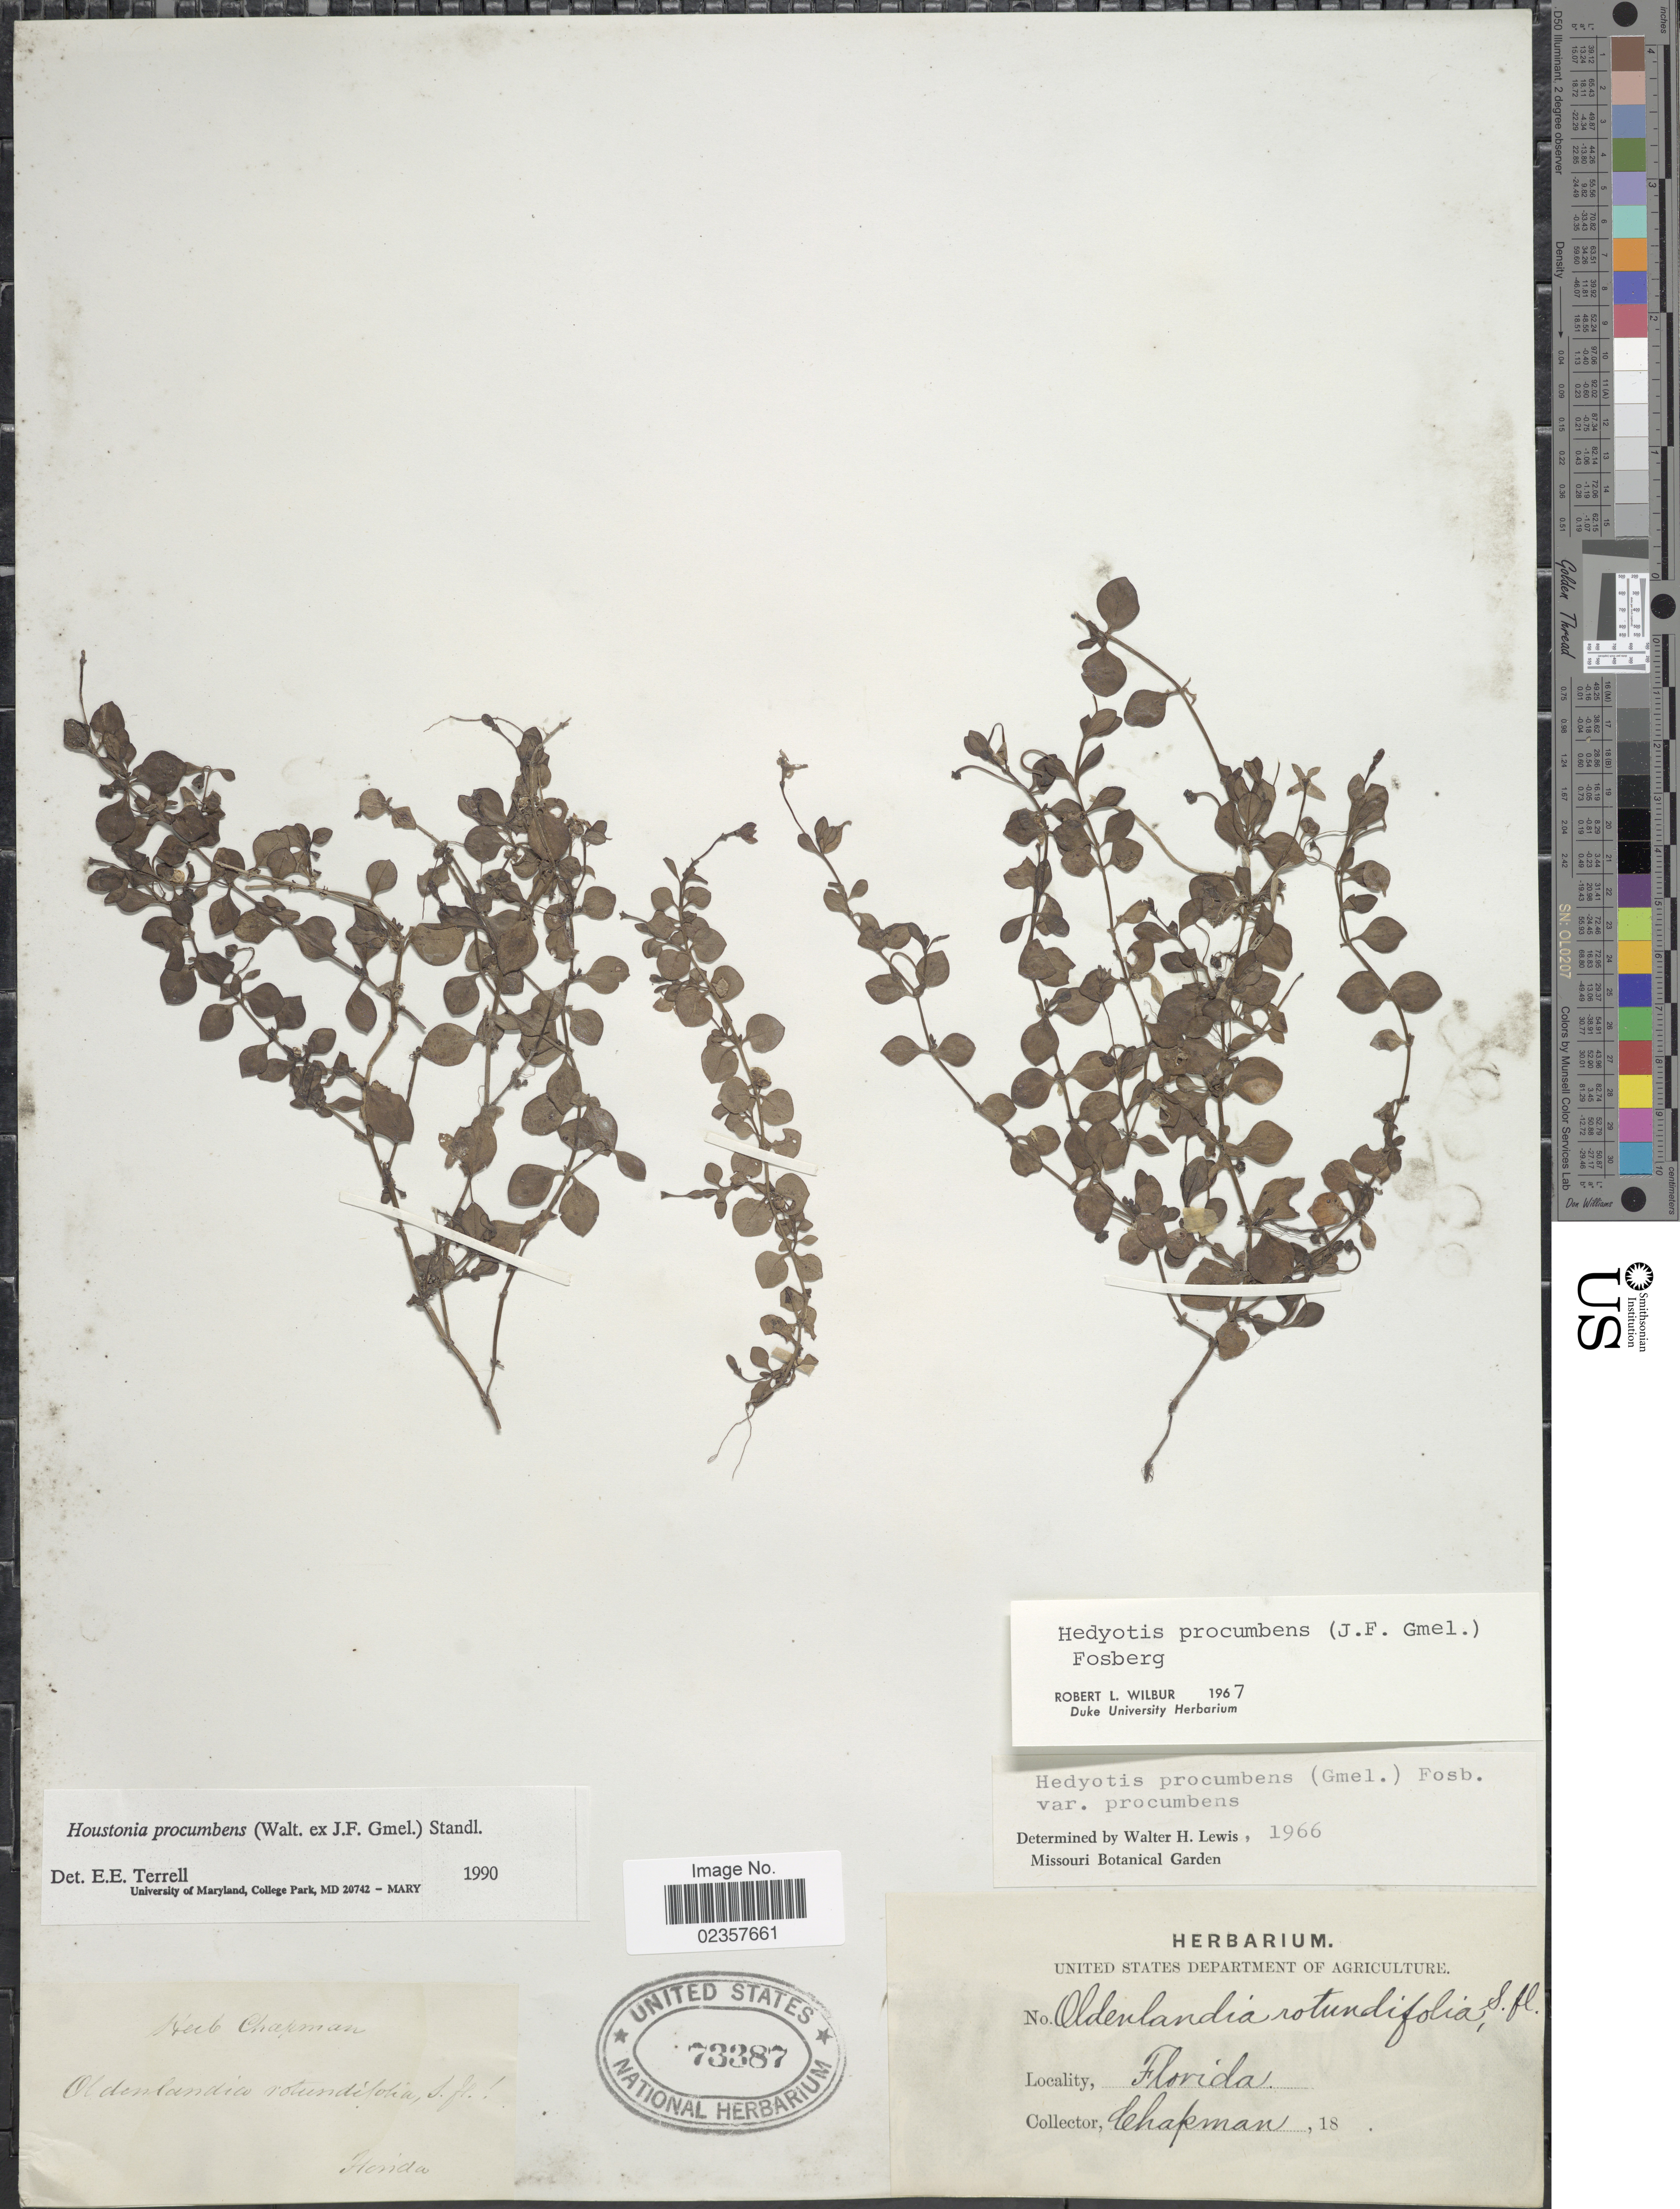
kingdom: Plantae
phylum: Tracheophyta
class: Magnoliopsida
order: Gentianales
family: Rubiaceae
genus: Houstonia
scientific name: Houstonia procumbens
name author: (Walter ex J.F. Gmel.) Standl.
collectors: A. Chapman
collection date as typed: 18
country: United States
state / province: Florida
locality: Florida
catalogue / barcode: US 73387